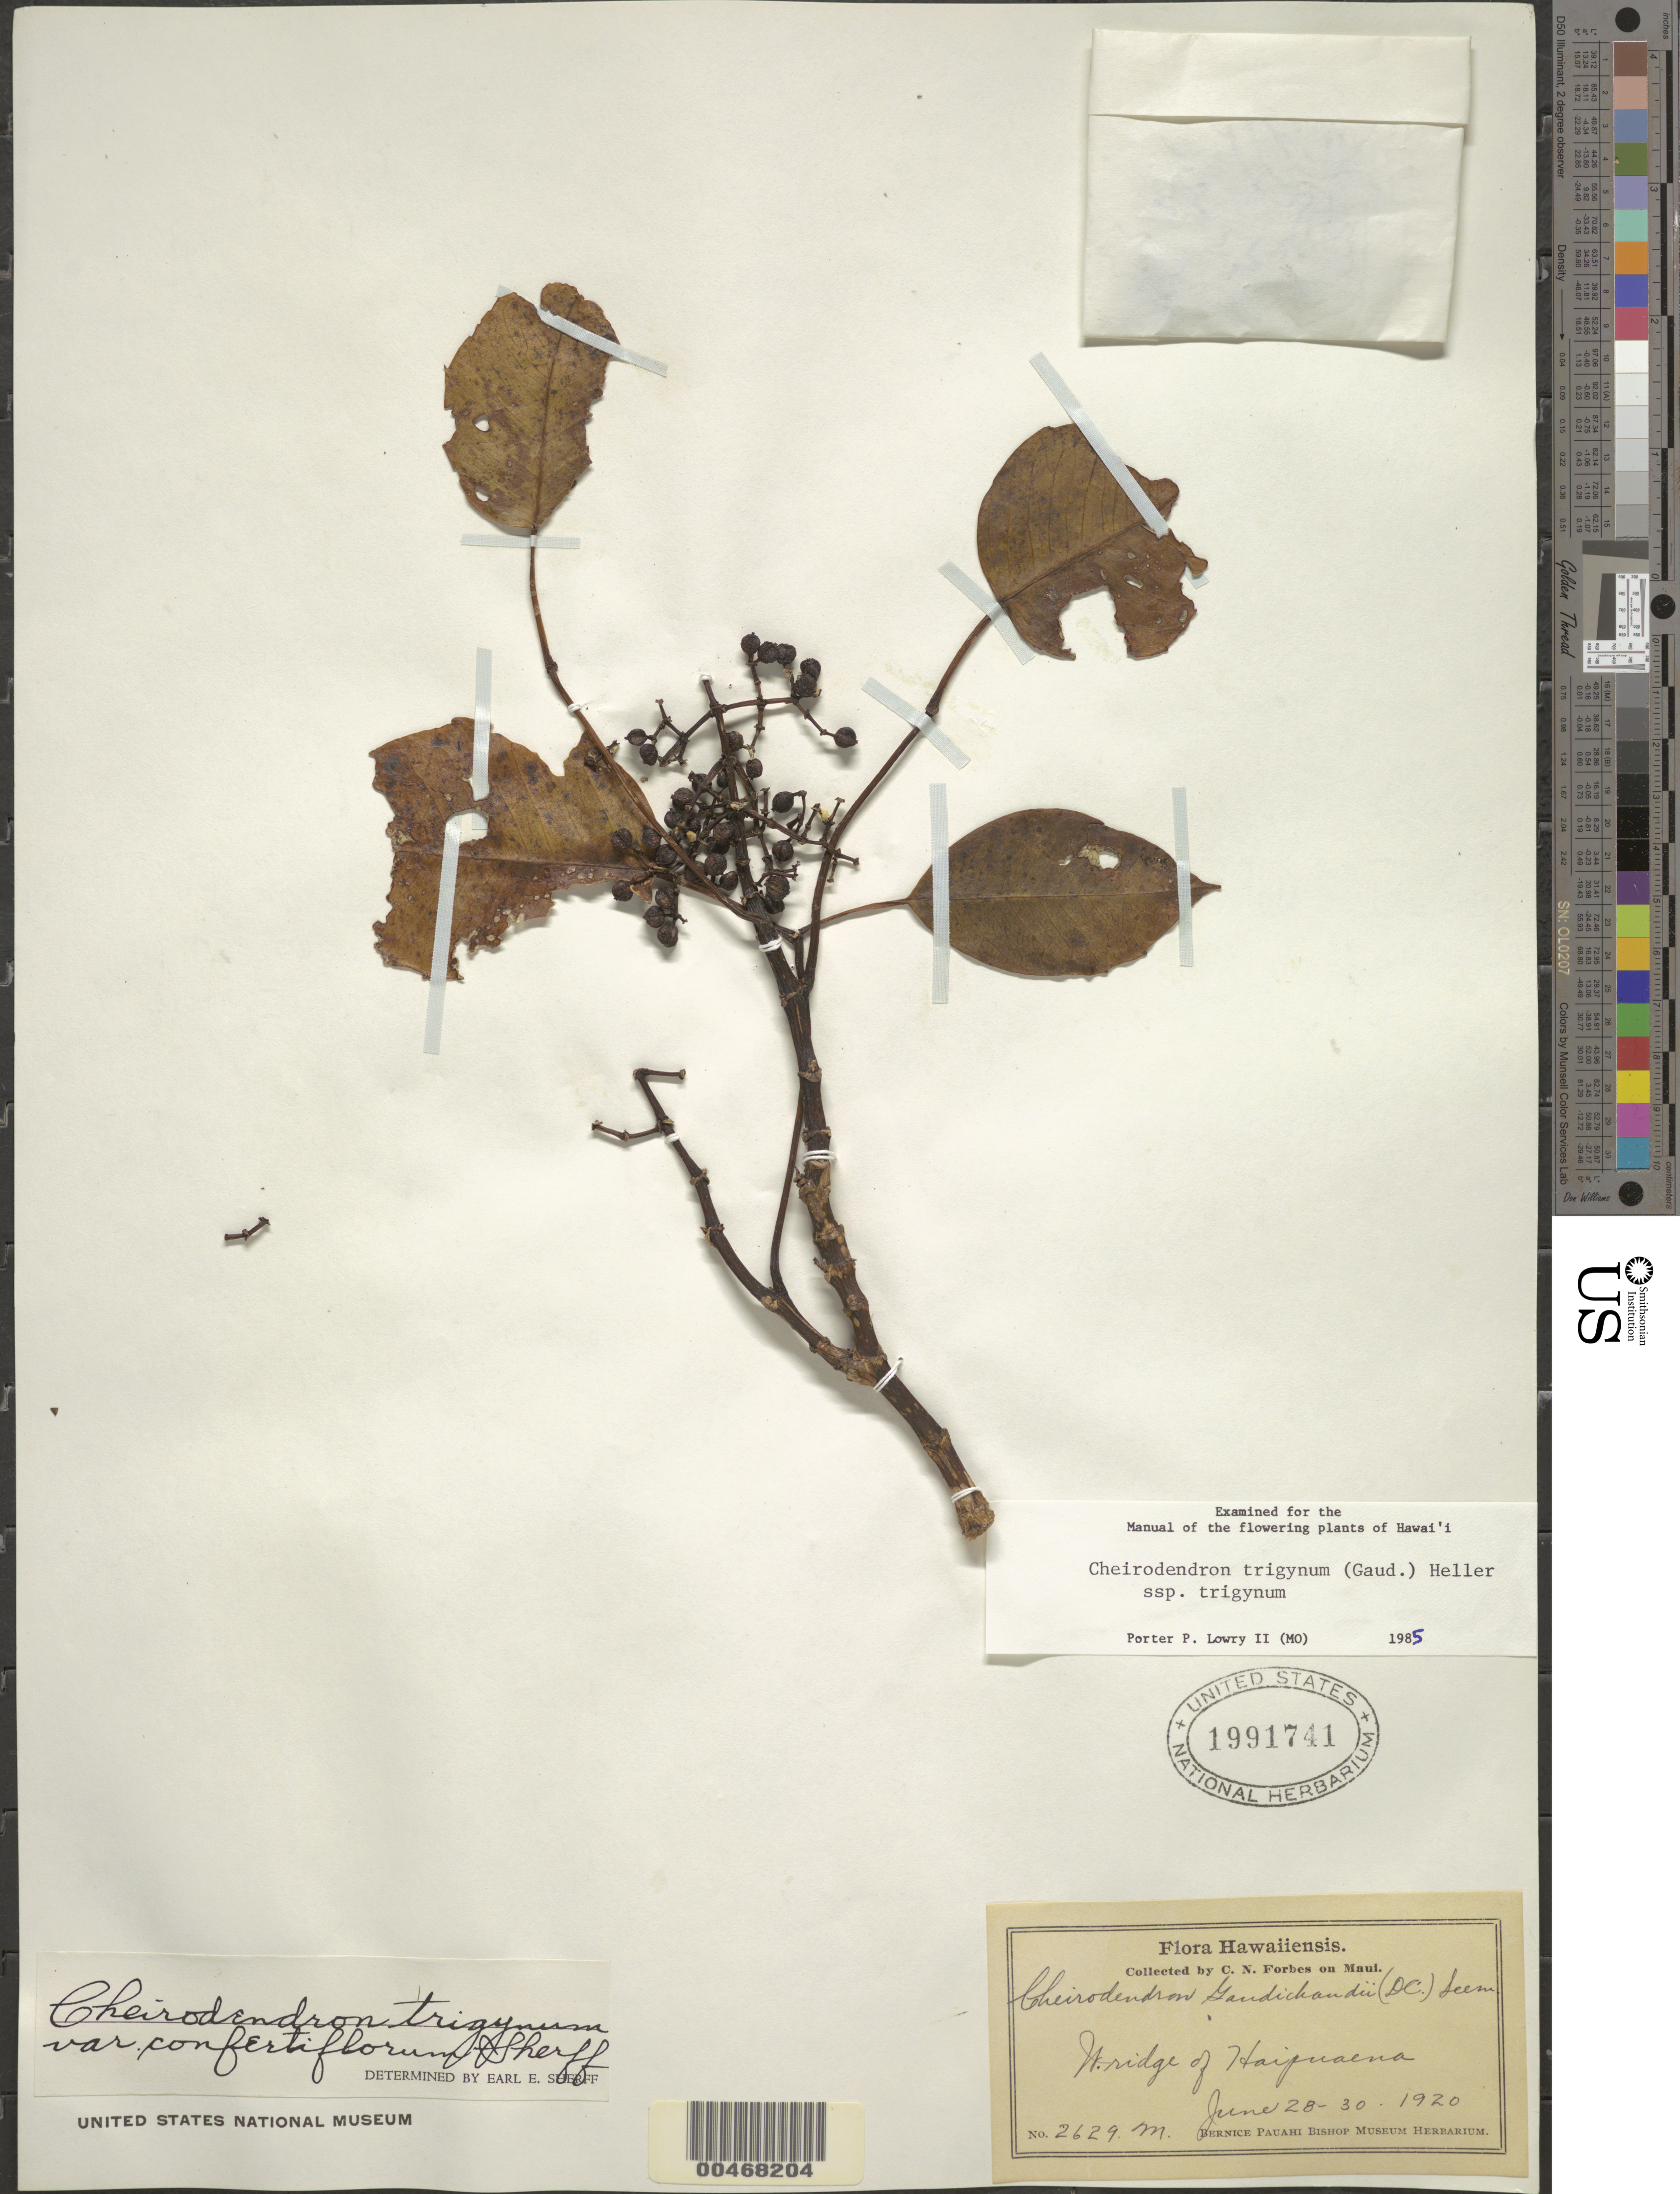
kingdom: Plantae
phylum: Tracheophyta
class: Magnoliopsida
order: Apiales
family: Araliaceae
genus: Cheirodendron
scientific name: Cheirodendron trigynum subsp. trigynum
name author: (Gaudich.) A. Heller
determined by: Lowry, P. P., (MO), Missouri Botanical Garden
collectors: C. N. Forbes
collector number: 2629.M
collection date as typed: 28 Jun 1920 to 30 Jun 1920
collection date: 1920-06-28/1920-06-30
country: United States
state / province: Hawaii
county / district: Maui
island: Maui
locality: W ridge of Haipuaena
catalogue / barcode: US 1991741